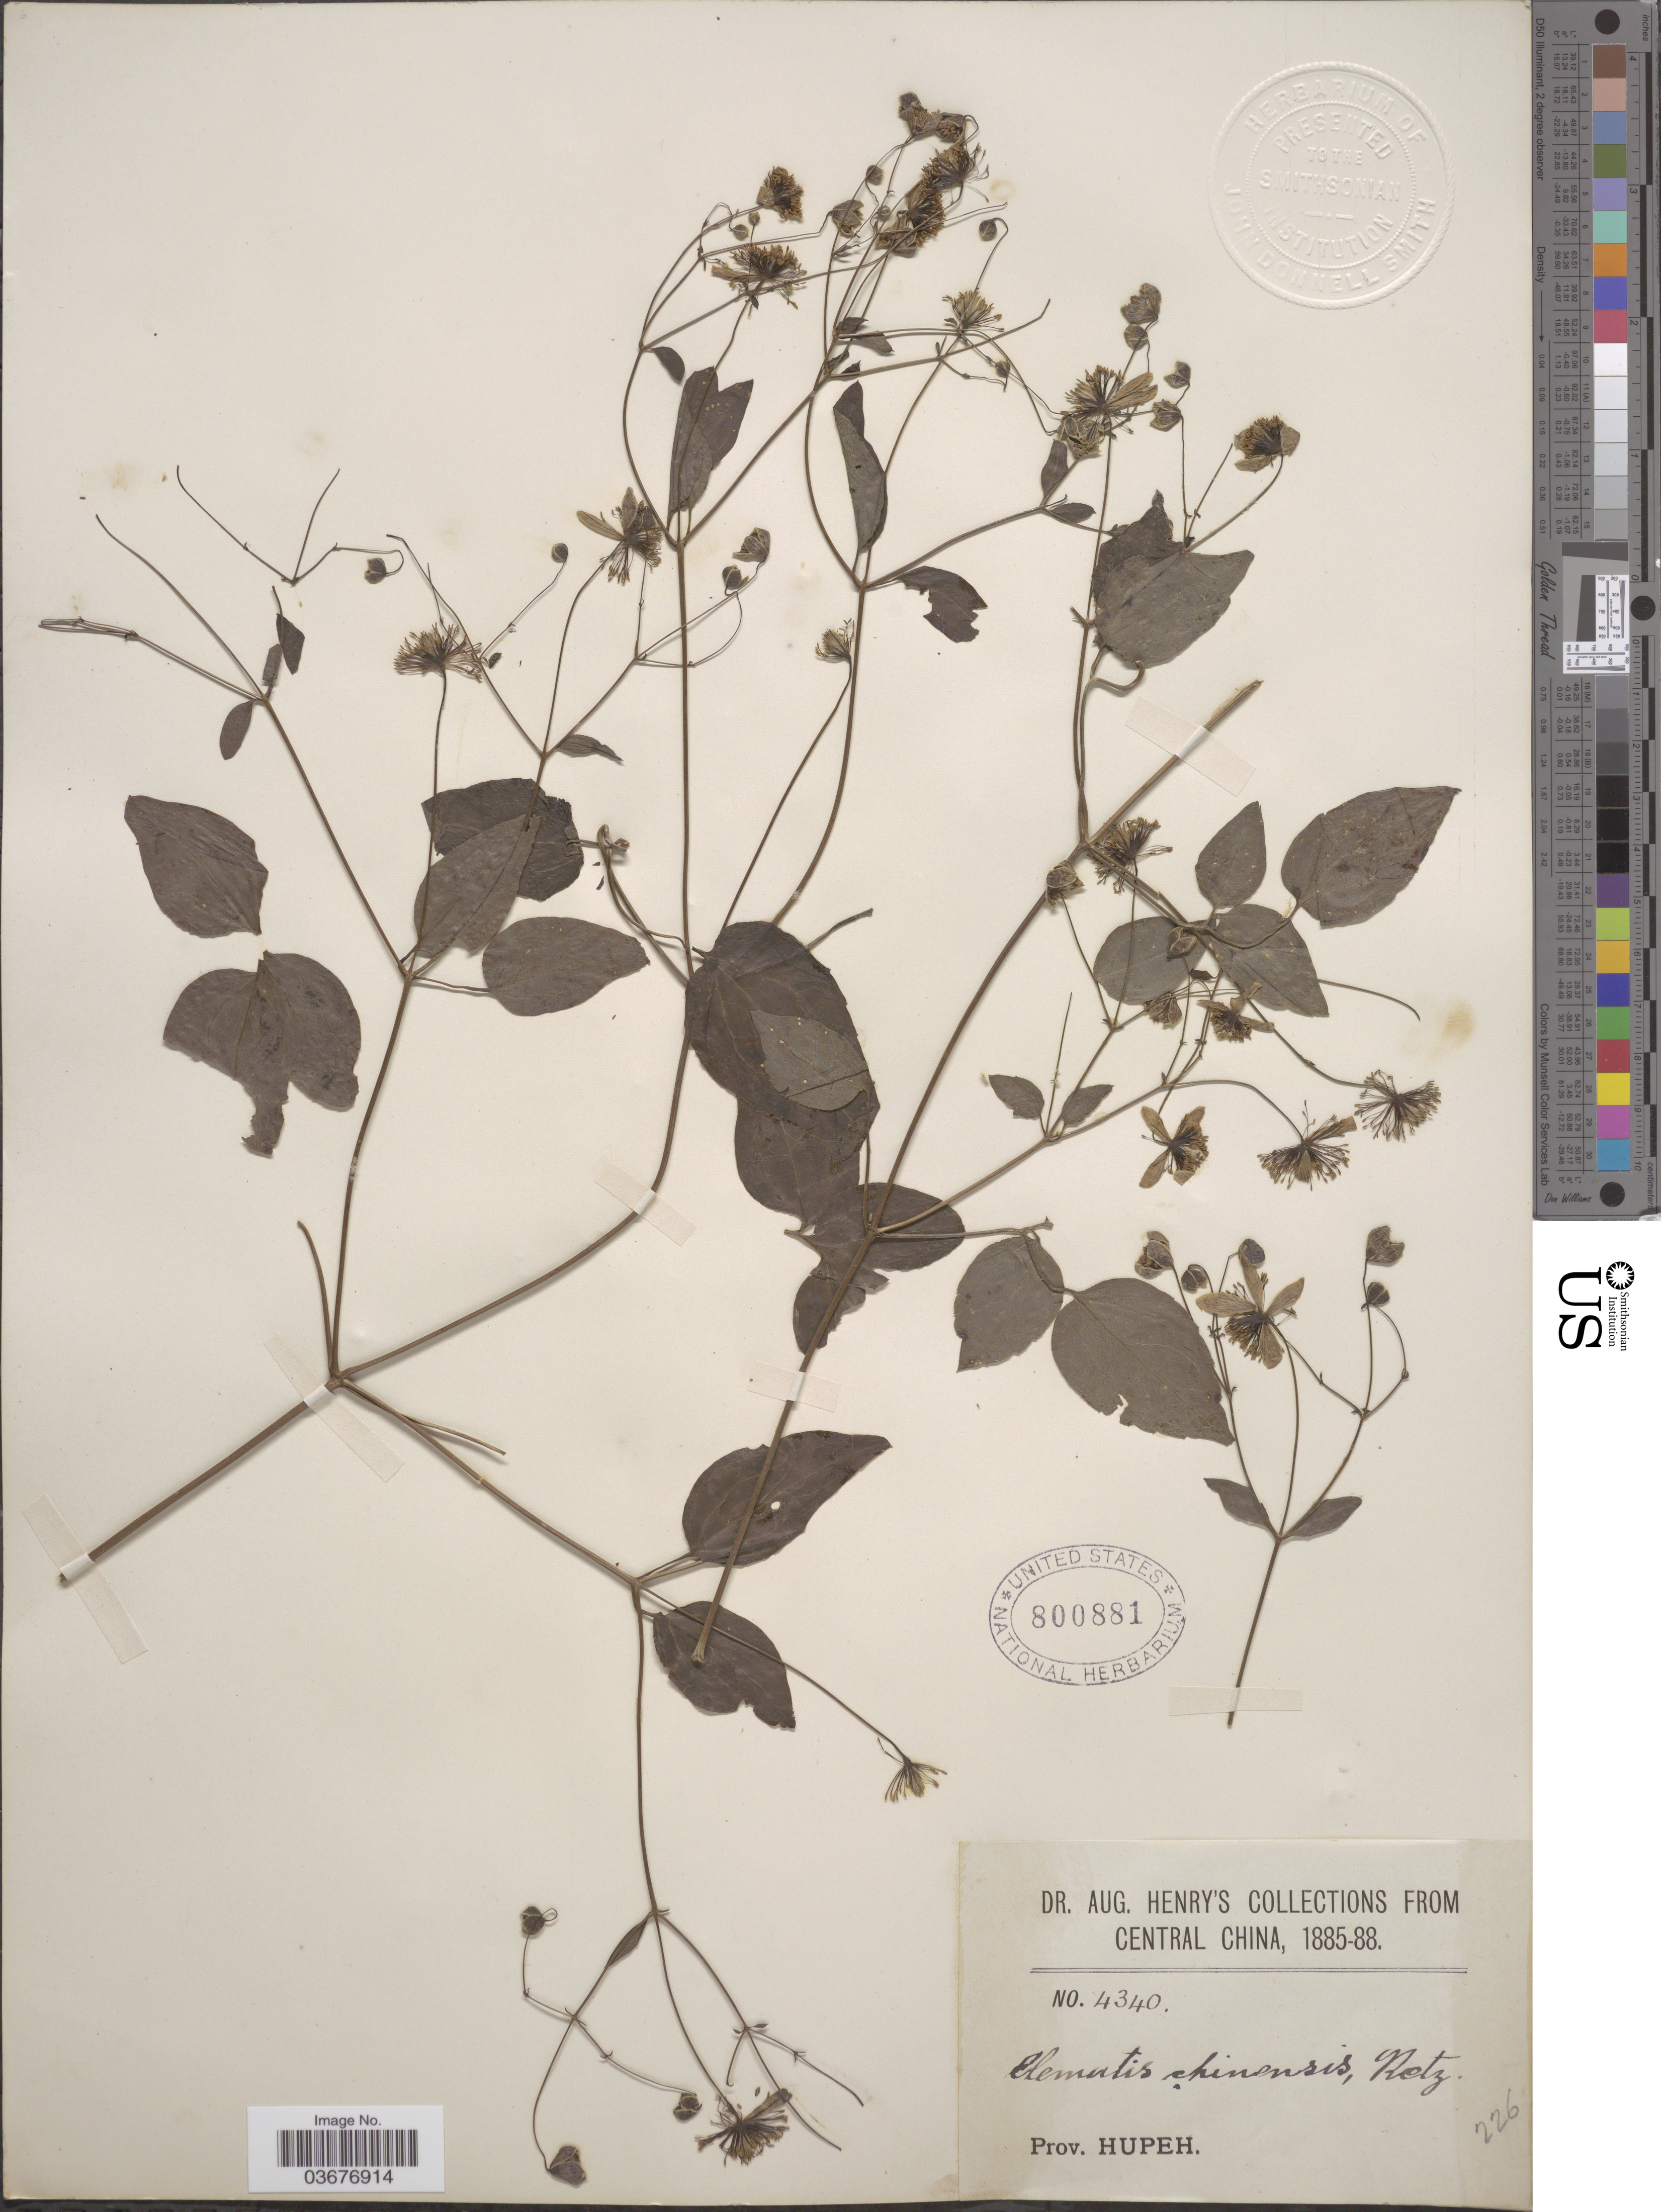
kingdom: Plantae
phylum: Tracheophyta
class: Magnoliopsida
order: Ranunculales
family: Ranunculaceae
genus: Clematis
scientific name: Clematis chinensis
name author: Retz.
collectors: A. Henry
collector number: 4340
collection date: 1885/1888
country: China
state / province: Hubei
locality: Central China. Prov. Hupeh.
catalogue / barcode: US 800881